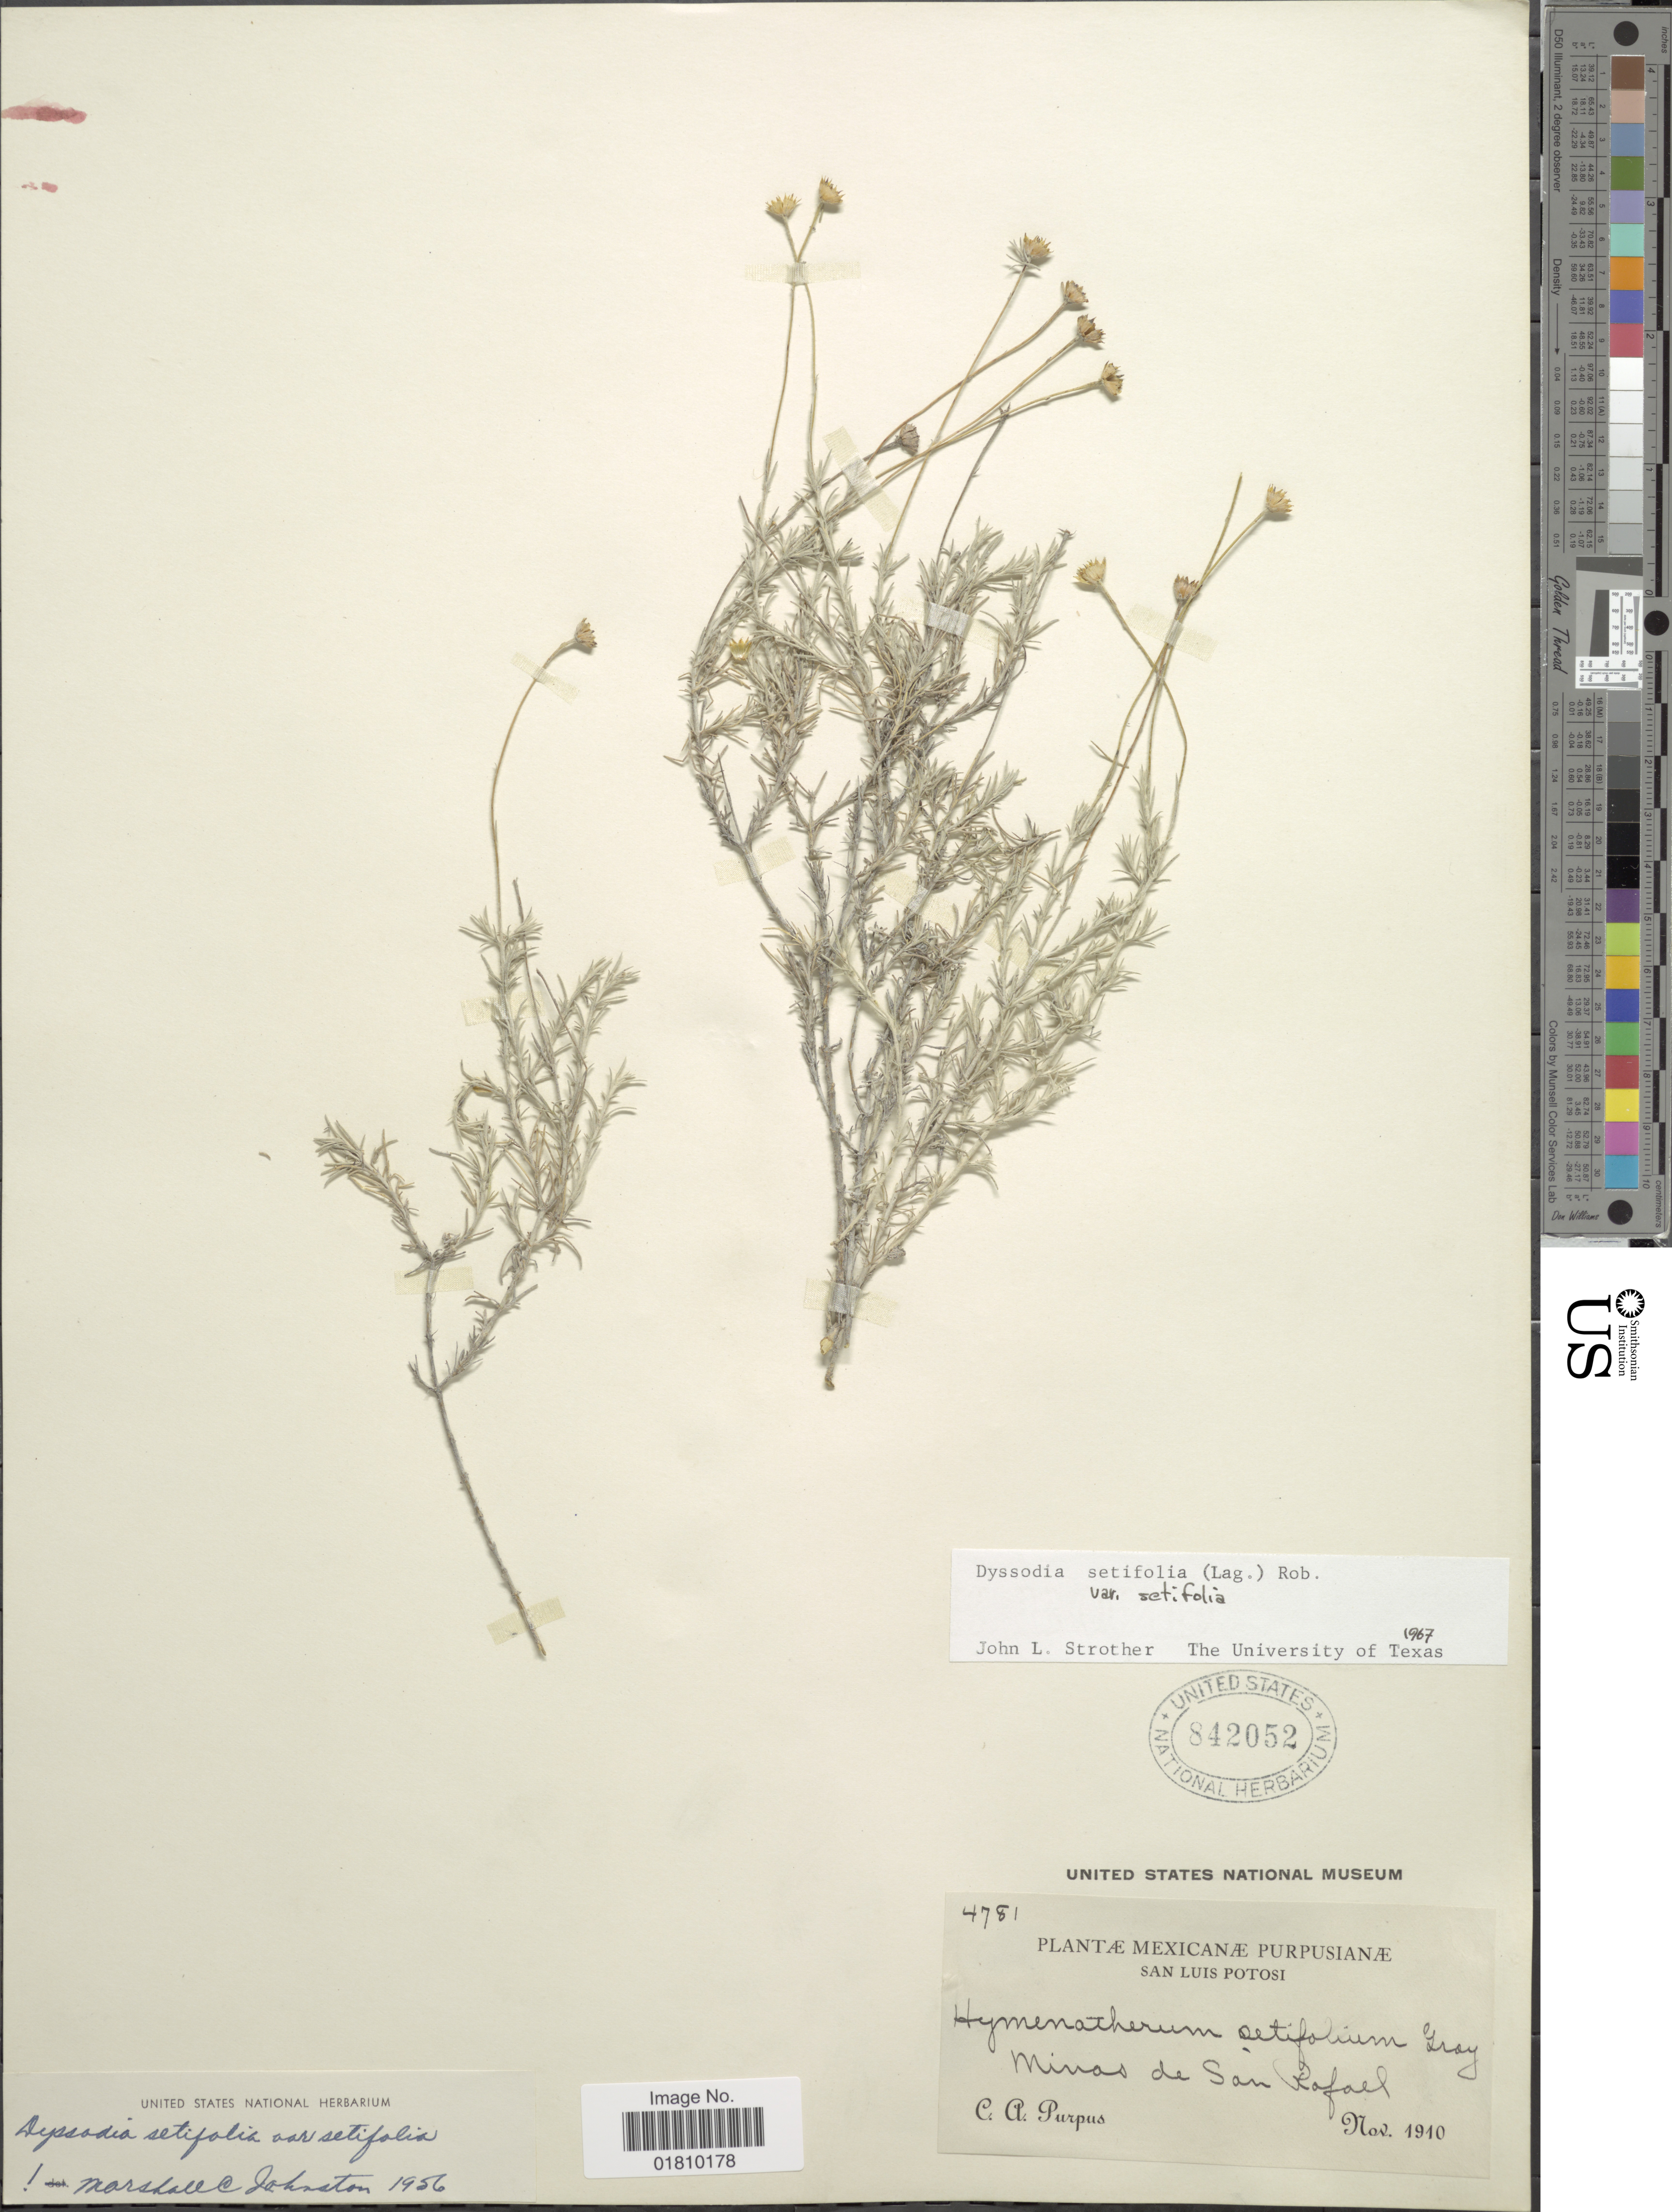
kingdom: Plantae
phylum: Tracheophyta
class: Magnoliopsida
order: Asterales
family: Asteraceae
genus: Thymophylla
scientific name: Thymophylla setifolia var. setifolia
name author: Lag.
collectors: C. A. Purpus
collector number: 4781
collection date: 1910-11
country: Mexico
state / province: San Luis Potosí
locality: Minas de San Rafael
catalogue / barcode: US 842052